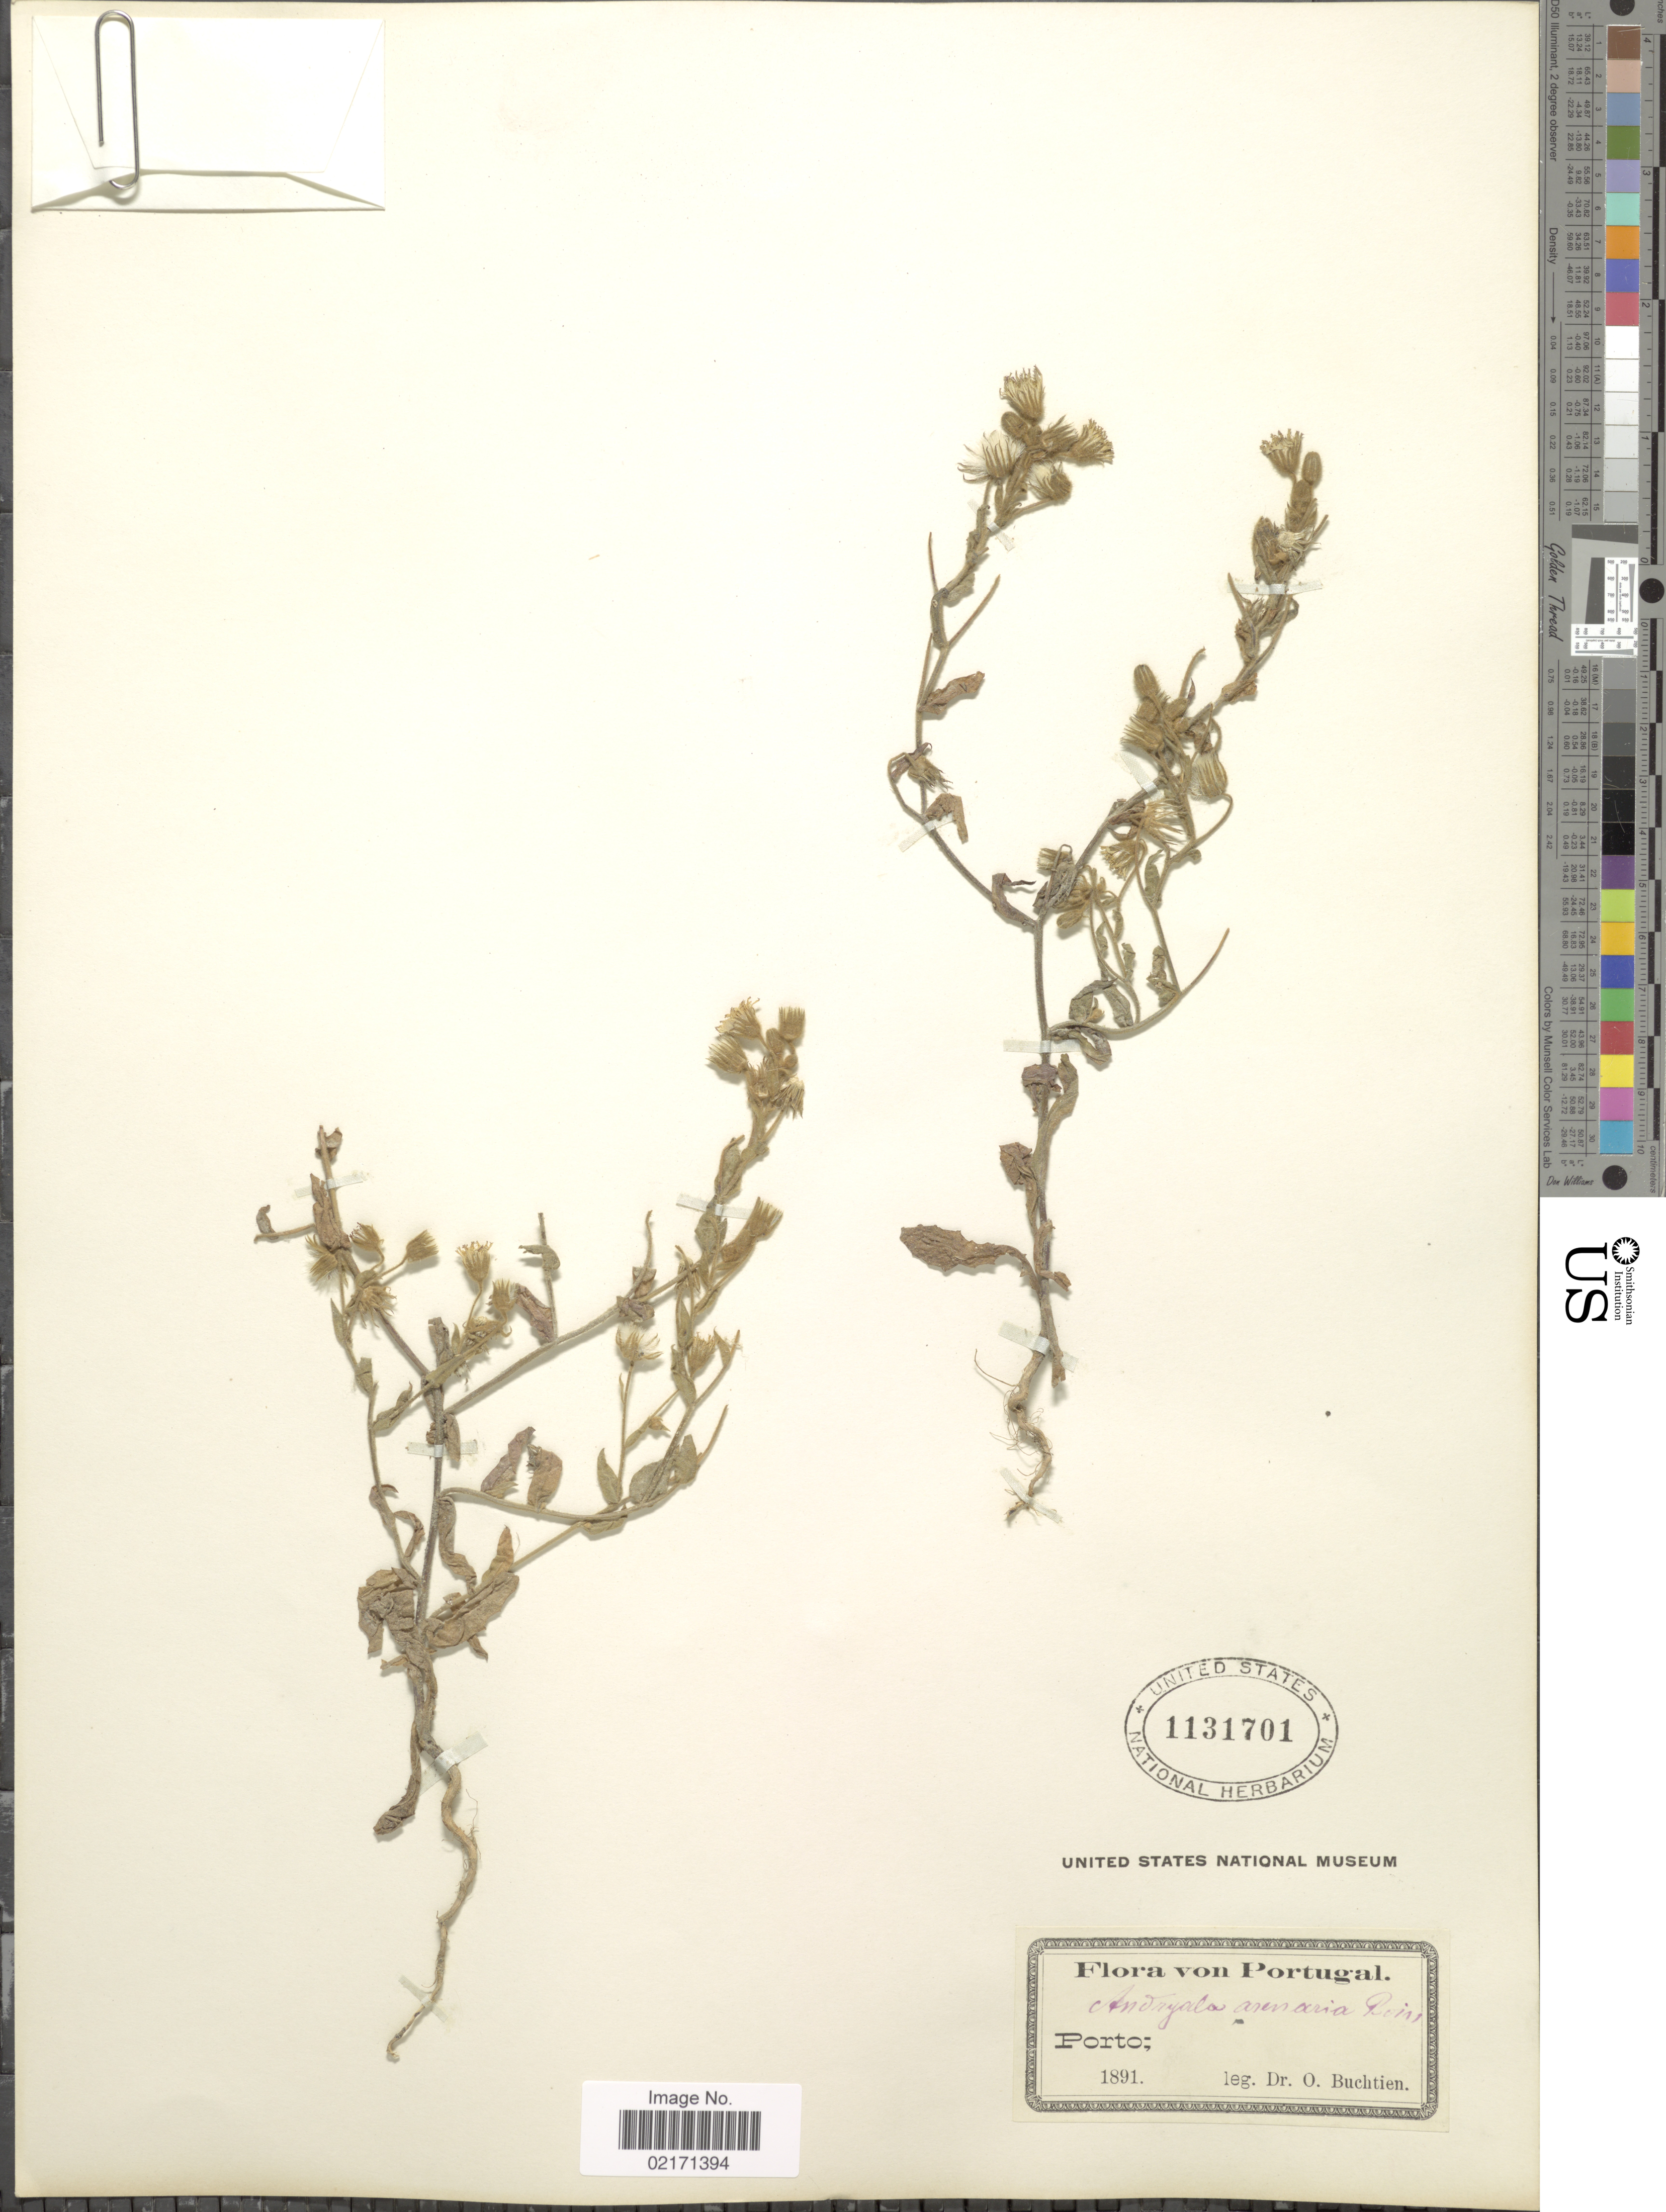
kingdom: Plantae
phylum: Tracheophyta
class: Magnoliopsida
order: Asterales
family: Asteraceae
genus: Andryala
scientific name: Andryala arenaria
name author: (DC.) Boiss. & Reut.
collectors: O. Buchtien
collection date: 1891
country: Portugal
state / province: Porto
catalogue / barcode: US 1131701